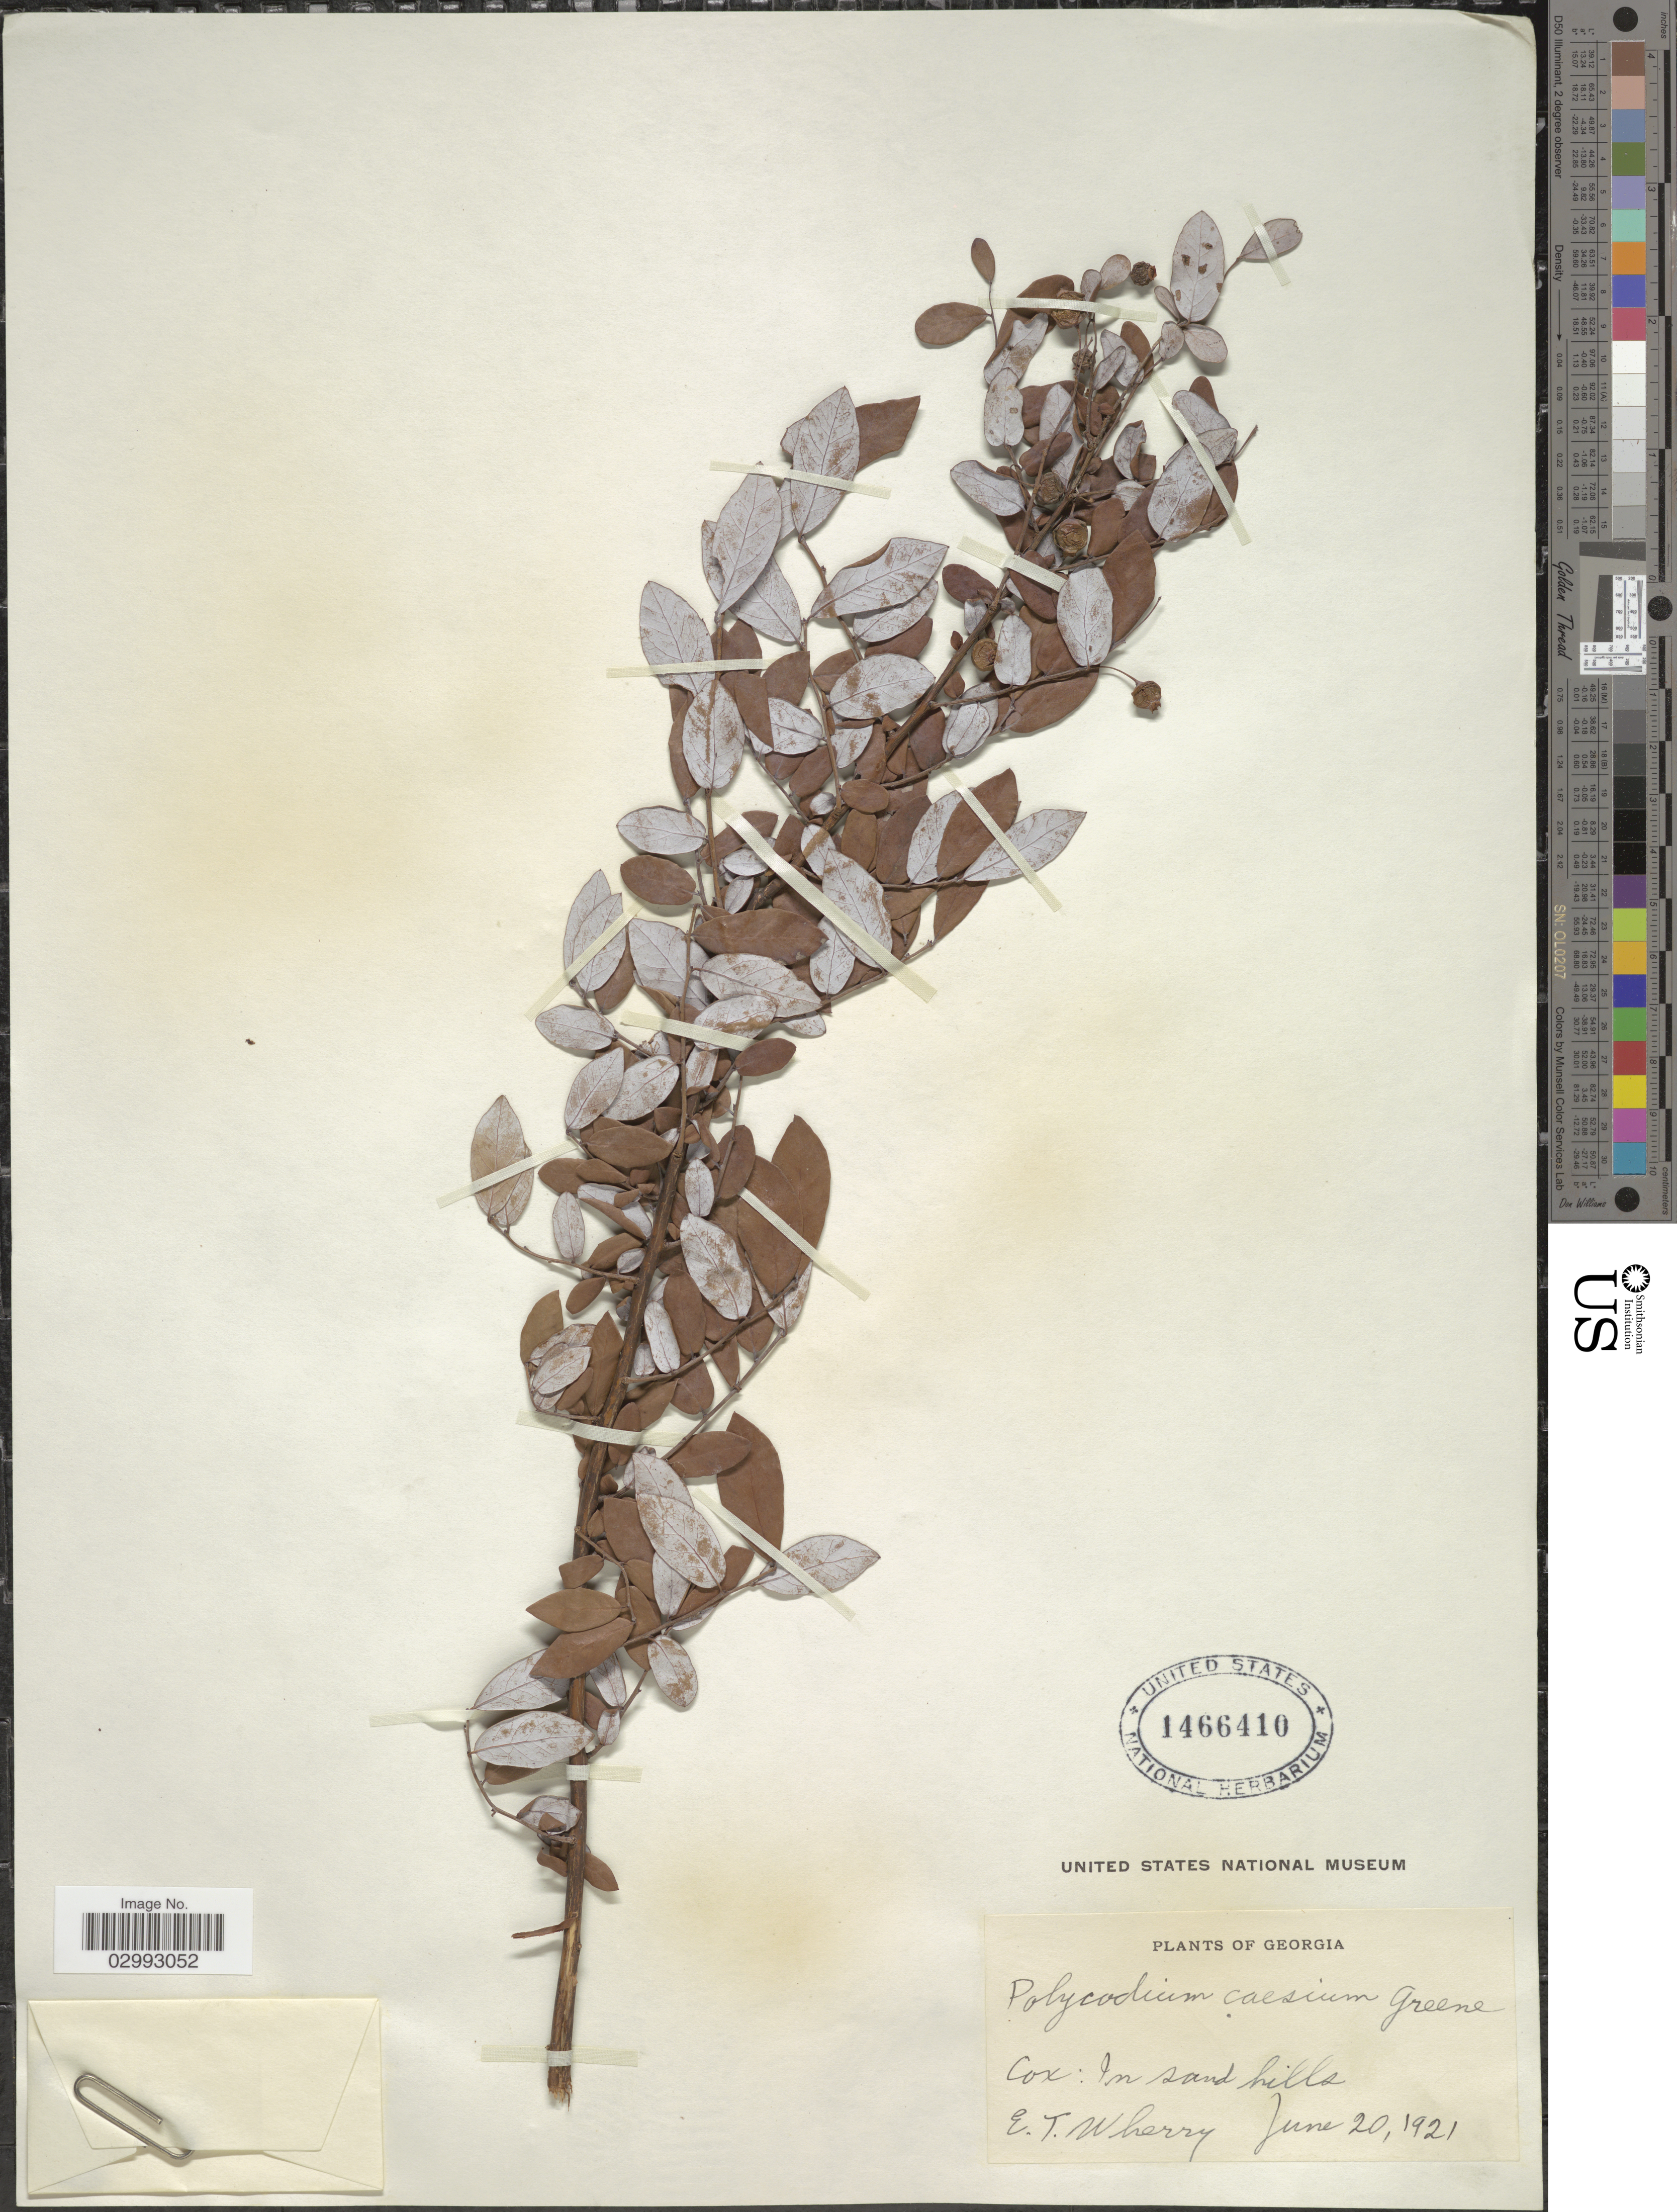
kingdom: Plantae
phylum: Tracheophyta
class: Magnoliopsida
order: Ericales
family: Ericaceae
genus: Polycodium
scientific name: Polycodium caesium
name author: (Greene) Greene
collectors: E. T. Wherry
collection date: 1921-06-20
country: United States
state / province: Georgia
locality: Cox.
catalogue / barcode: US 1466410